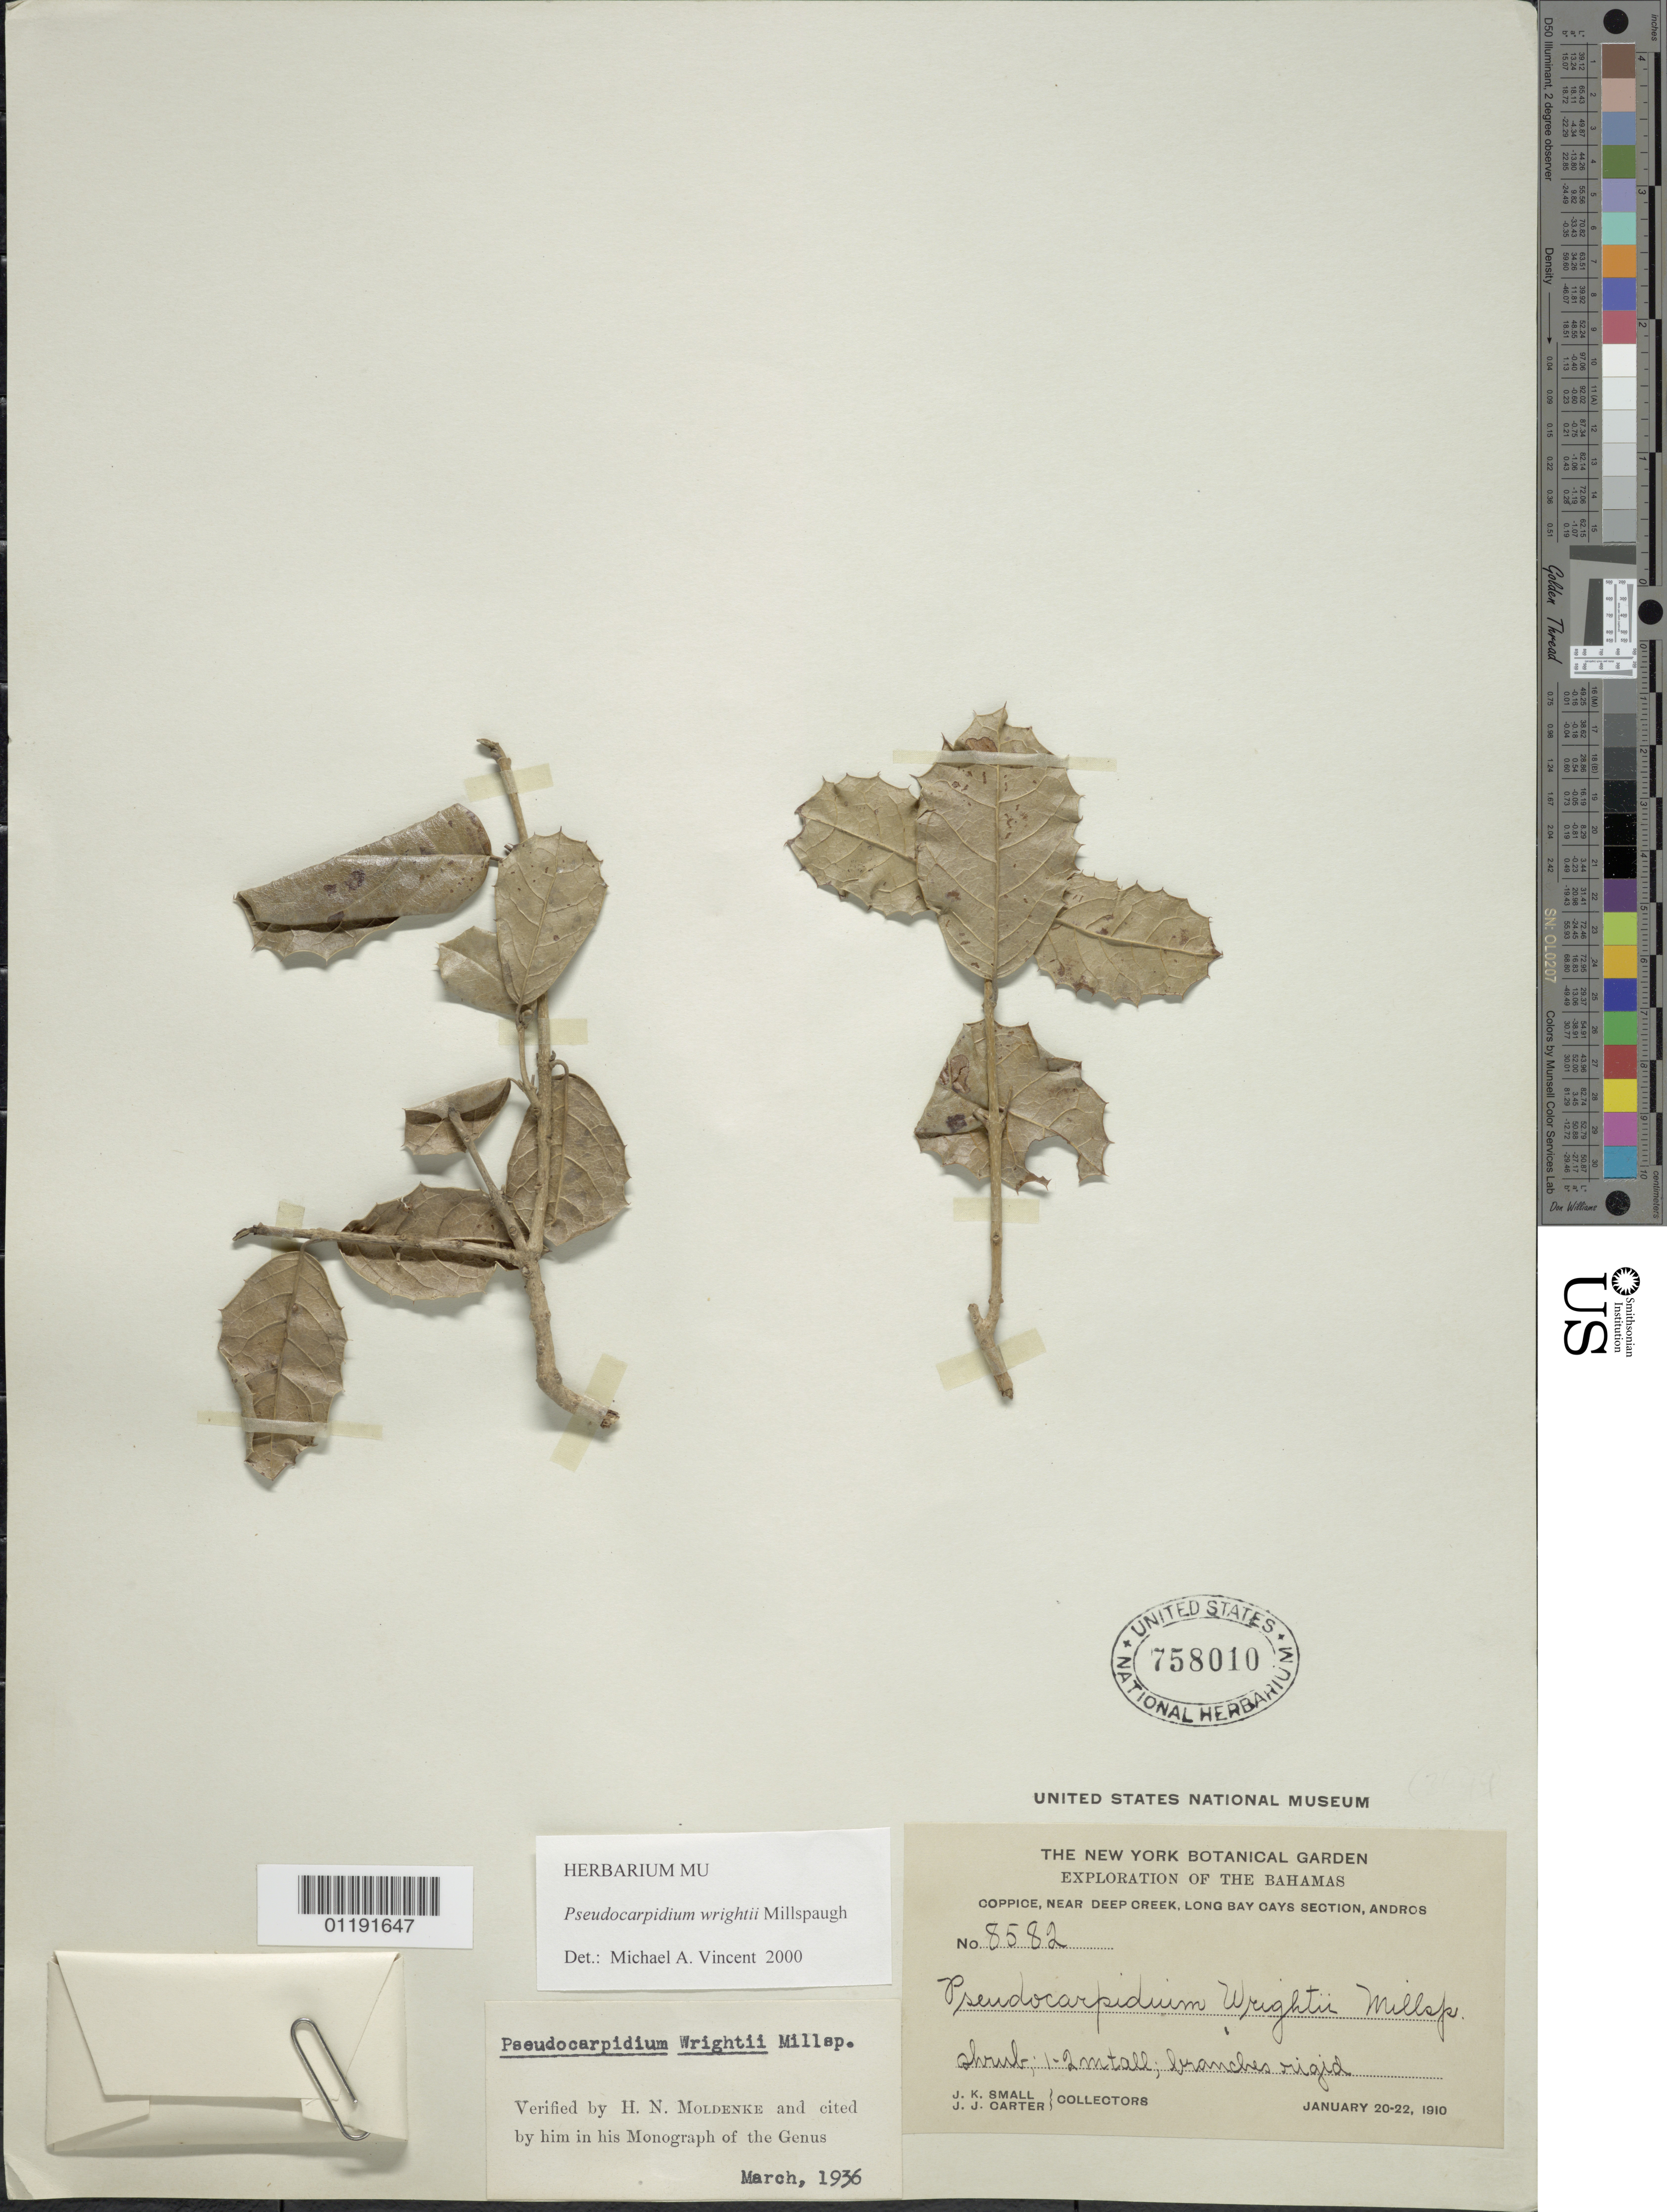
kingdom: Plantae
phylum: Tracheophyta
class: Magnoliopsida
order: Lamiales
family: Lamiaceae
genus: Pseudocarpidium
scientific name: Pseudocarpidium wrightii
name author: Millsp.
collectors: J. K. Small & J. Carter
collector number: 8582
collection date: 1910-01-20/1910-01-22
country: Bahamas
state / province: Andros Island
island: Andros Island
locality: Long Bay Cays Section, near Deep Creek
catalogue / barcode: US 758010